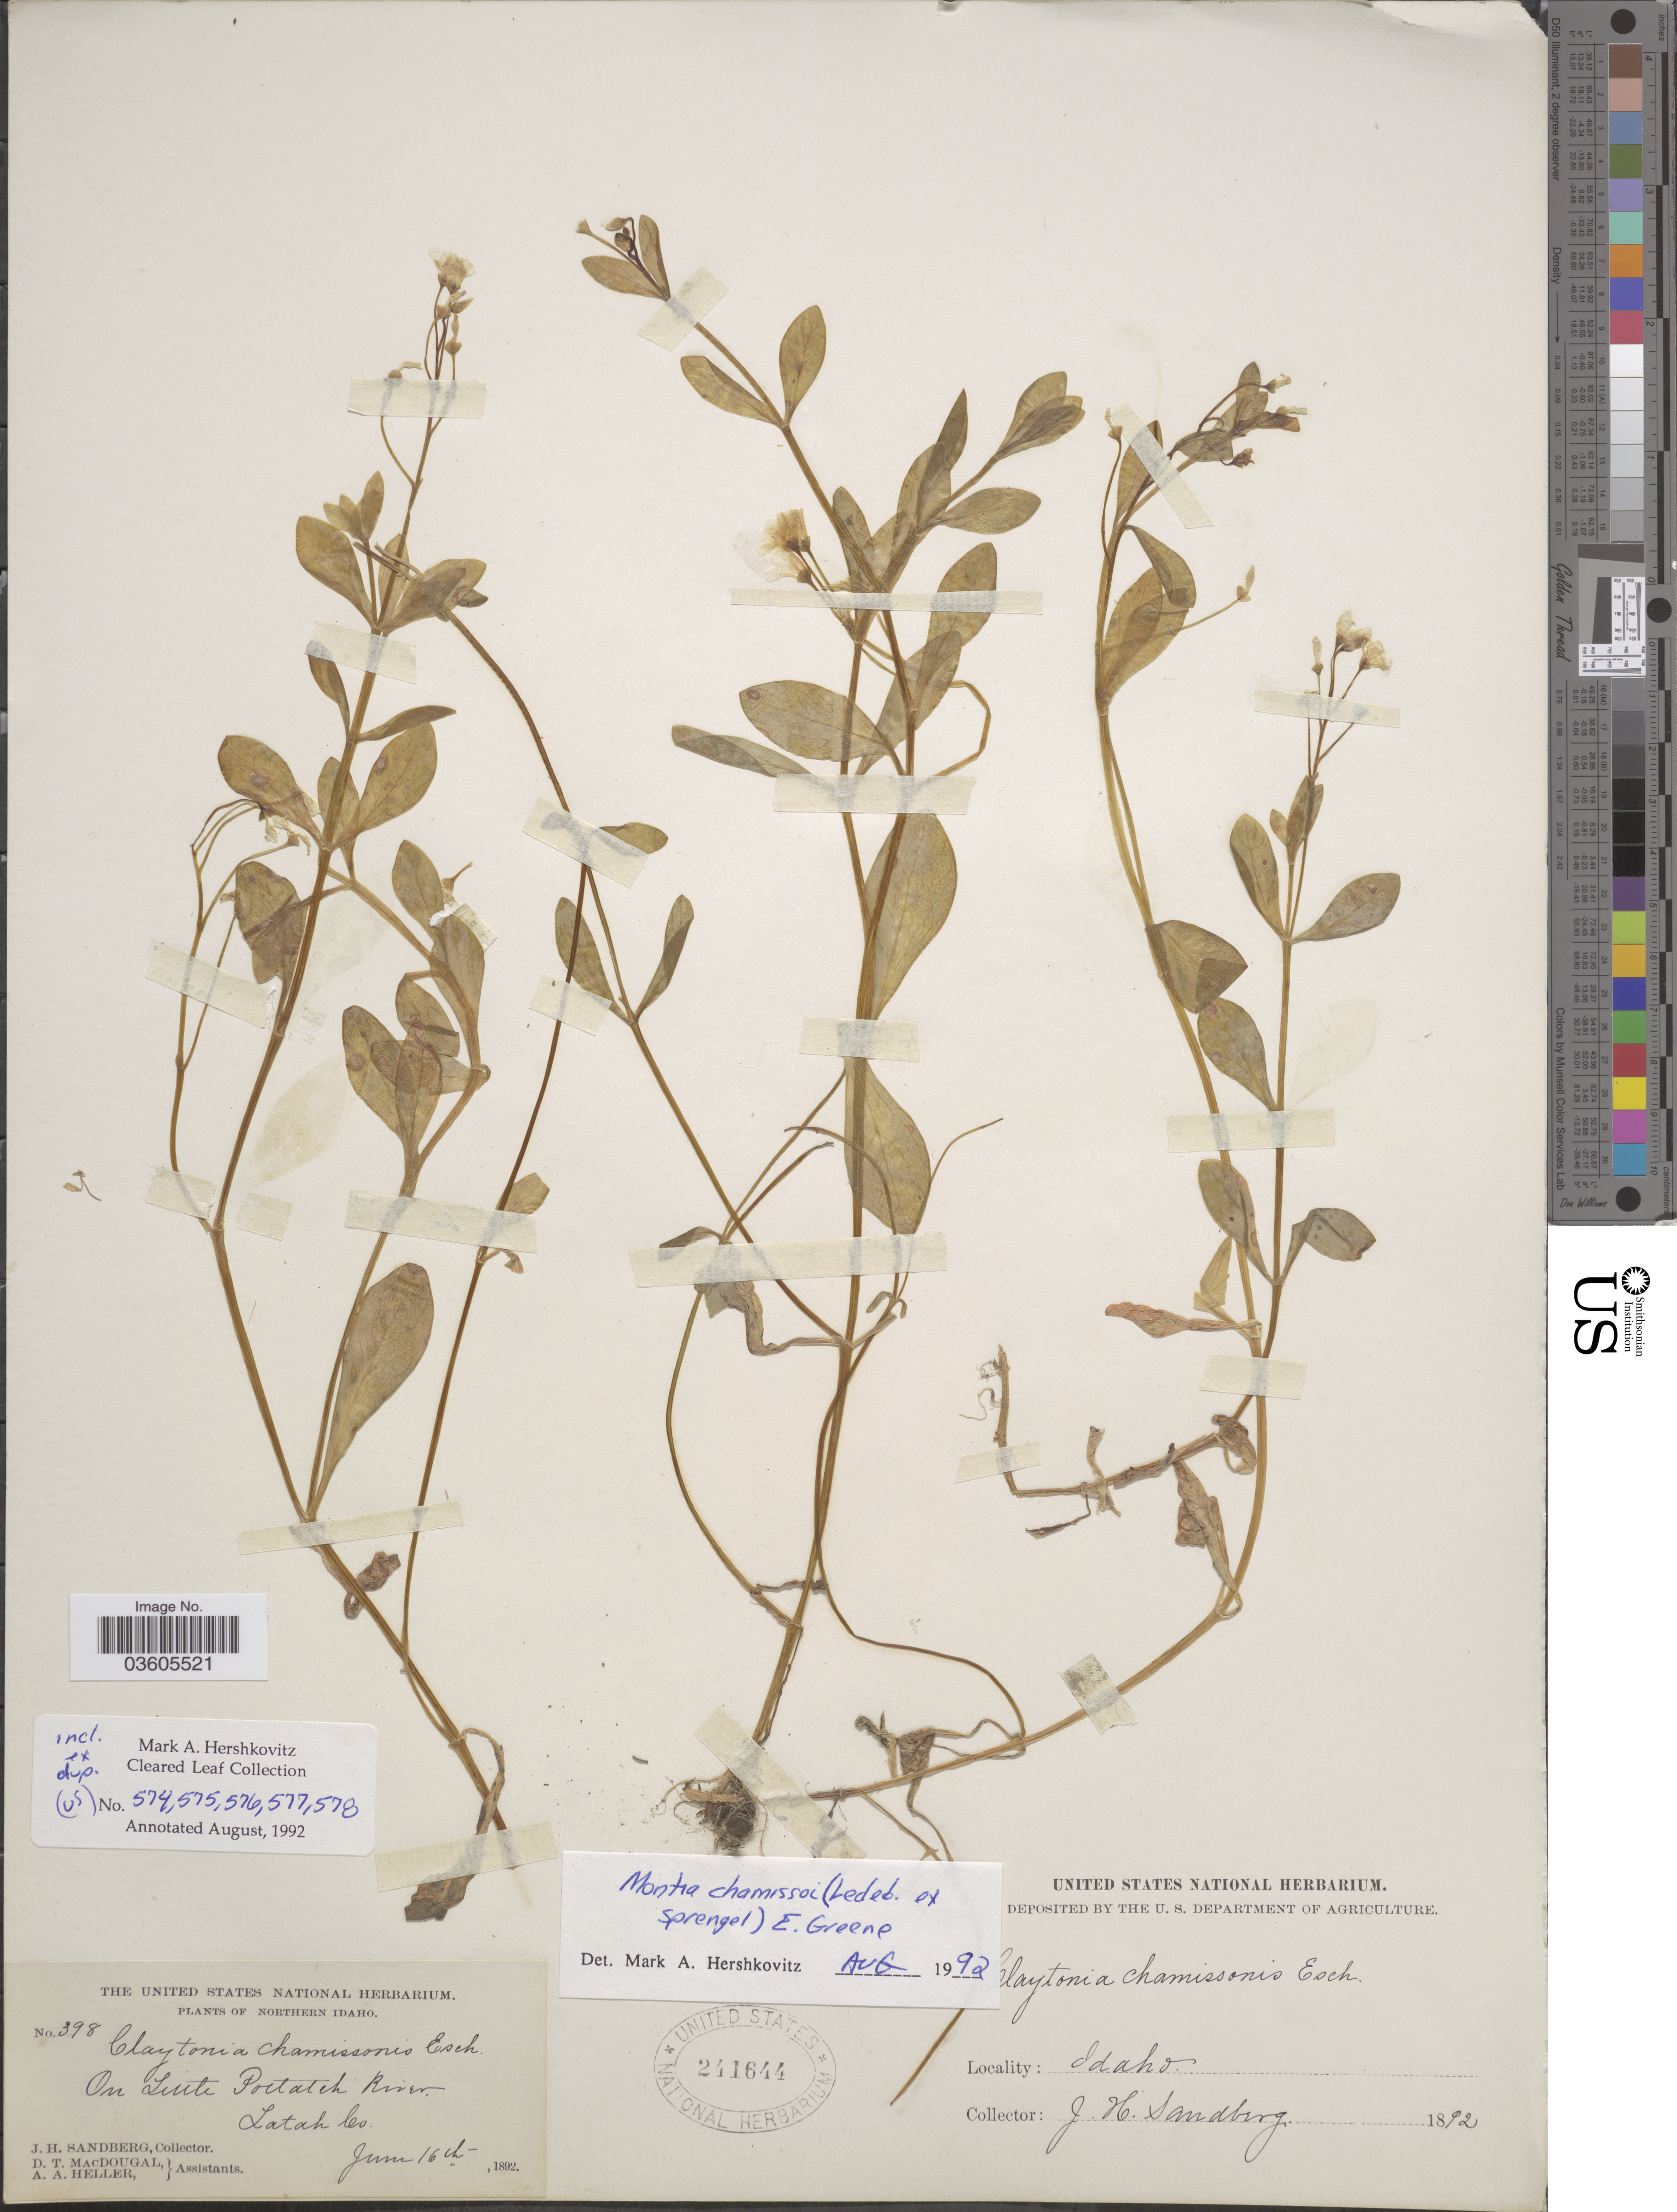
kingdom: Plantae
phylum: Tracheophyta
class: Magnoliopsida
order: Caryophyllales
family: Montiaceae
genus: Montia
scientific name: Montia chamissoi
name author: (Ledeb. ex Spreng.) Greene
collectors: J. H. Sandberg, D. T. MacDougal & A. A. Heller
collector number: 398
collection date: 1892-06-16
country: United States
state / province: Idaho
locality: Northern Idaho. On Little Potlatch River. Latah Co.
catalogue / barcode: US 241644